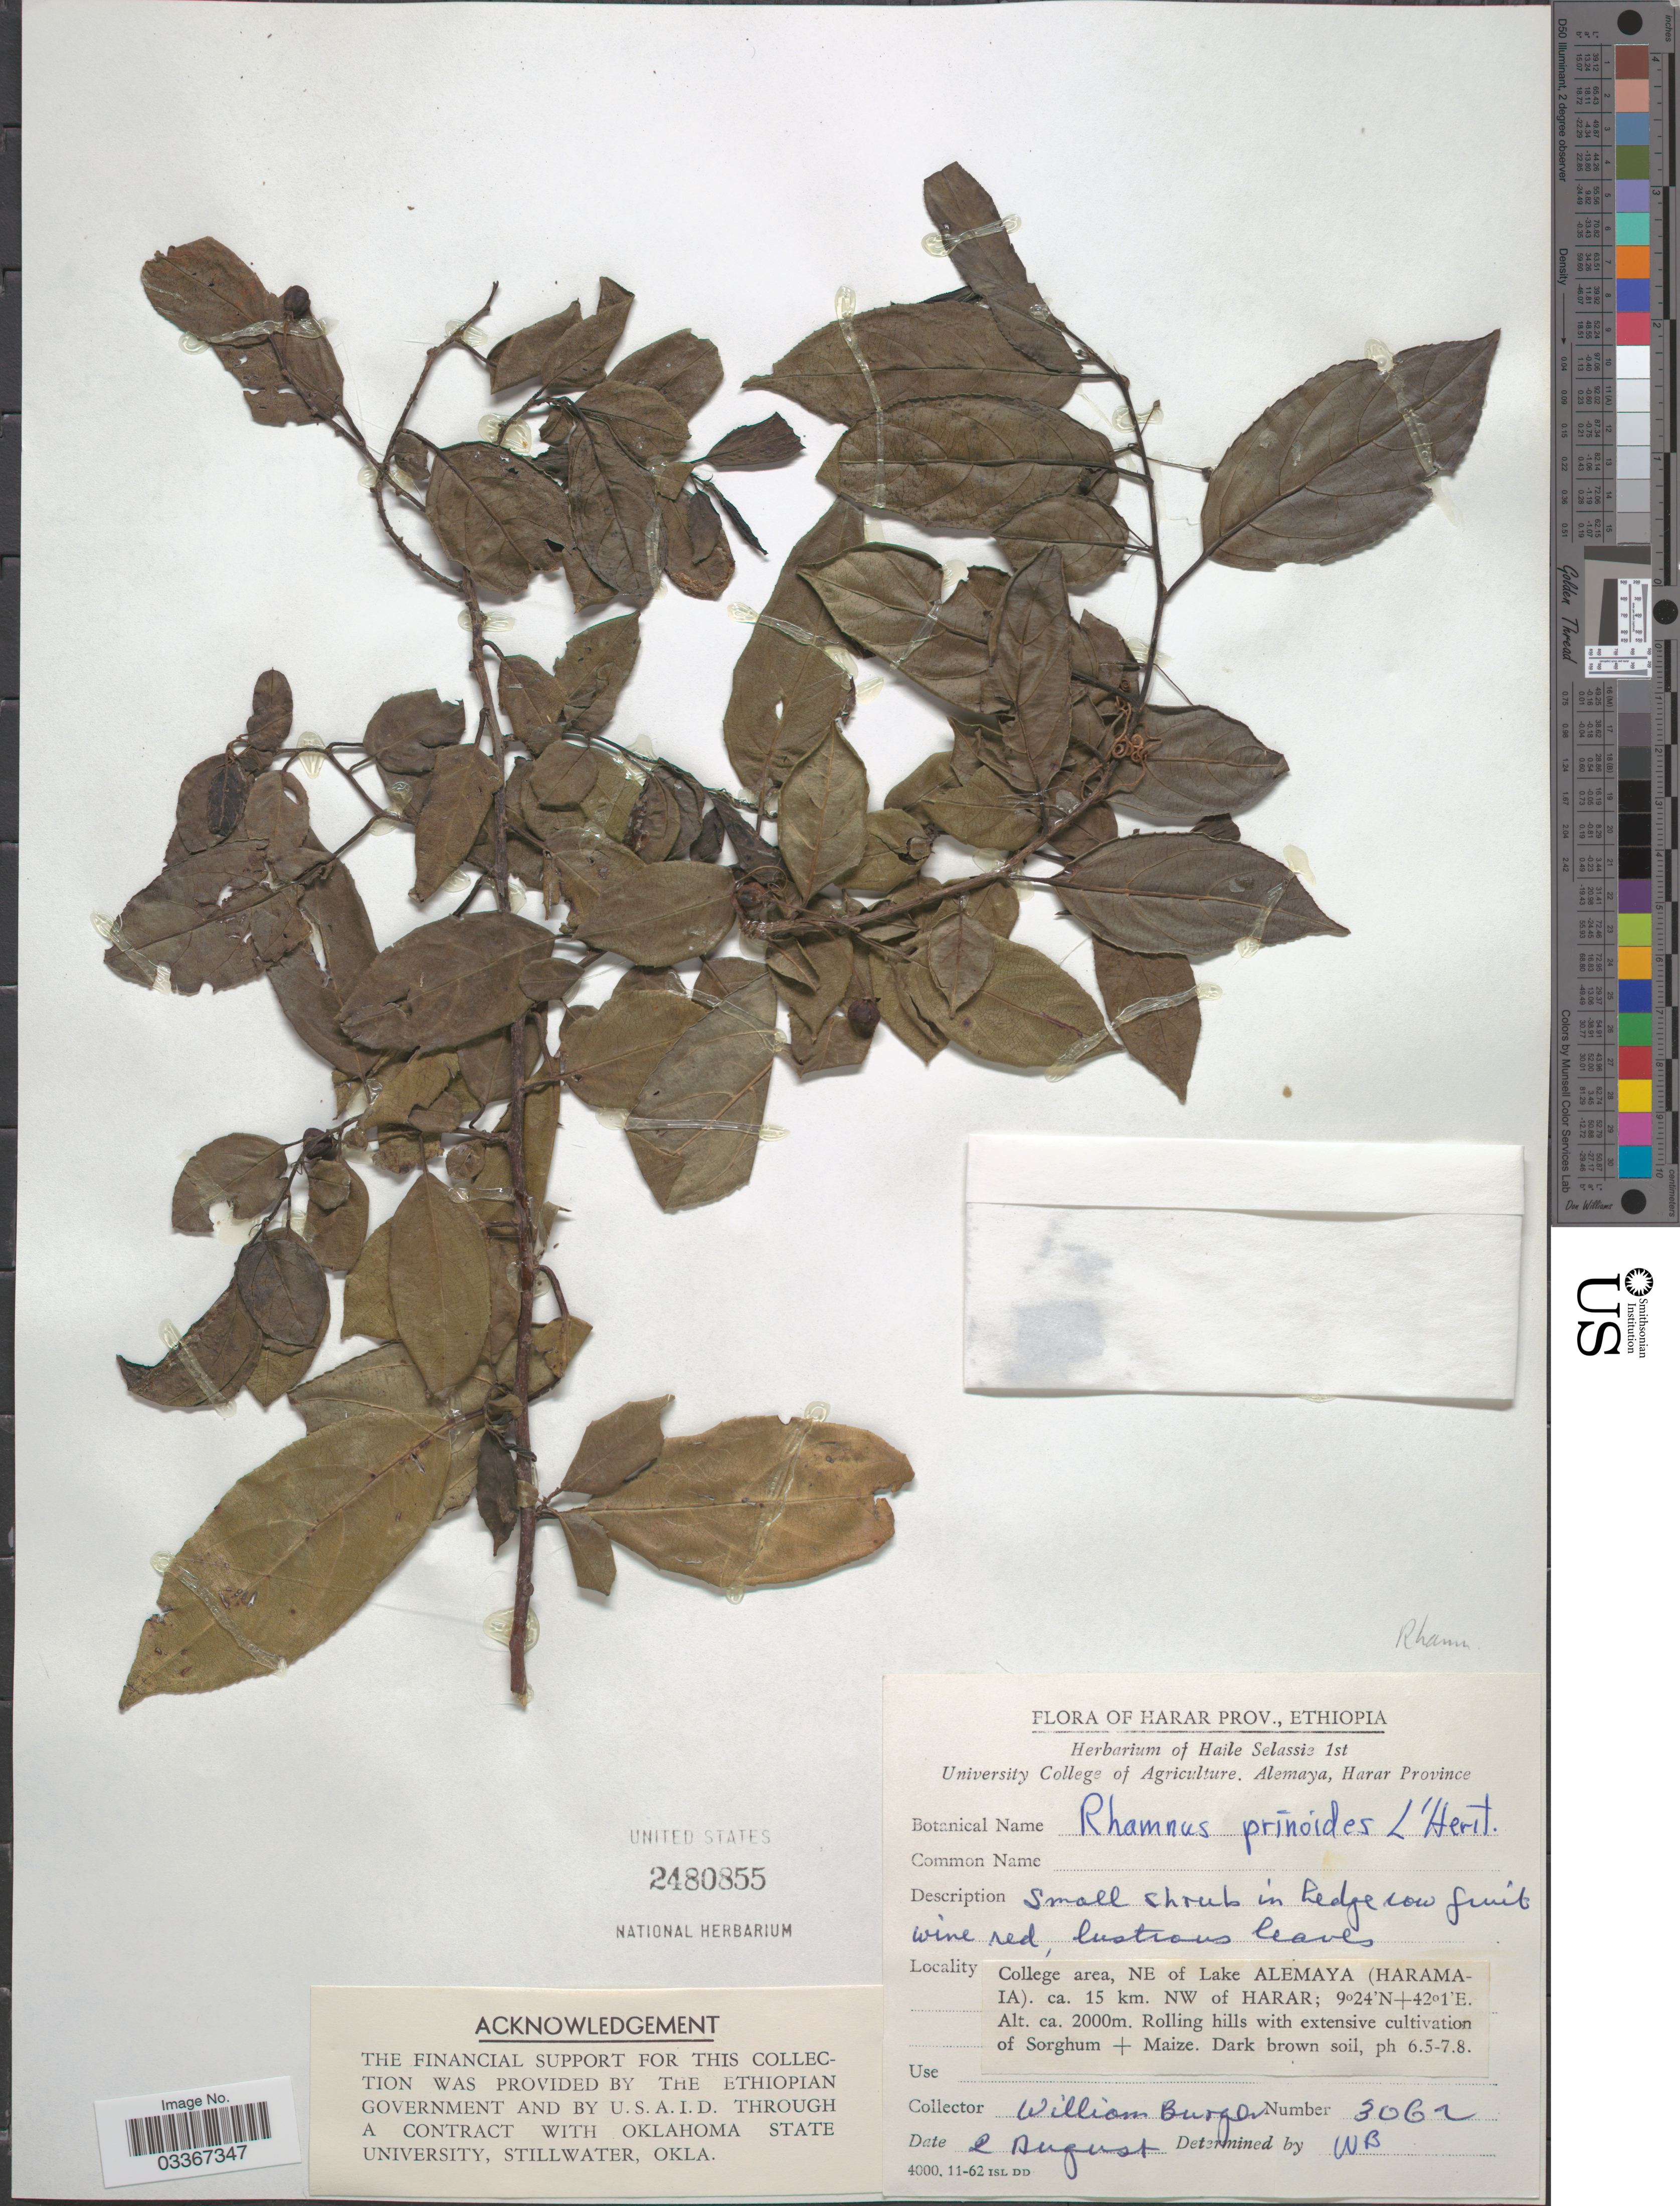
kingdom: Plantae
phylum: Tracheophyta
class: Magnoliopsida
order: Rosales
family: Rhamnaceae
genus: Rhamnus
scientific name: Rhamnus prinoides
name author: L'Hér.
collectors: W. Burger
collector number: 3062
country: Ethiopia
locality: Harar Prov. College area, NE of Lake Alemaya (Haramaia). ca. 15 km. NW of Harar.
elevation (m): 2000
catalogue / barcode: US 2480855